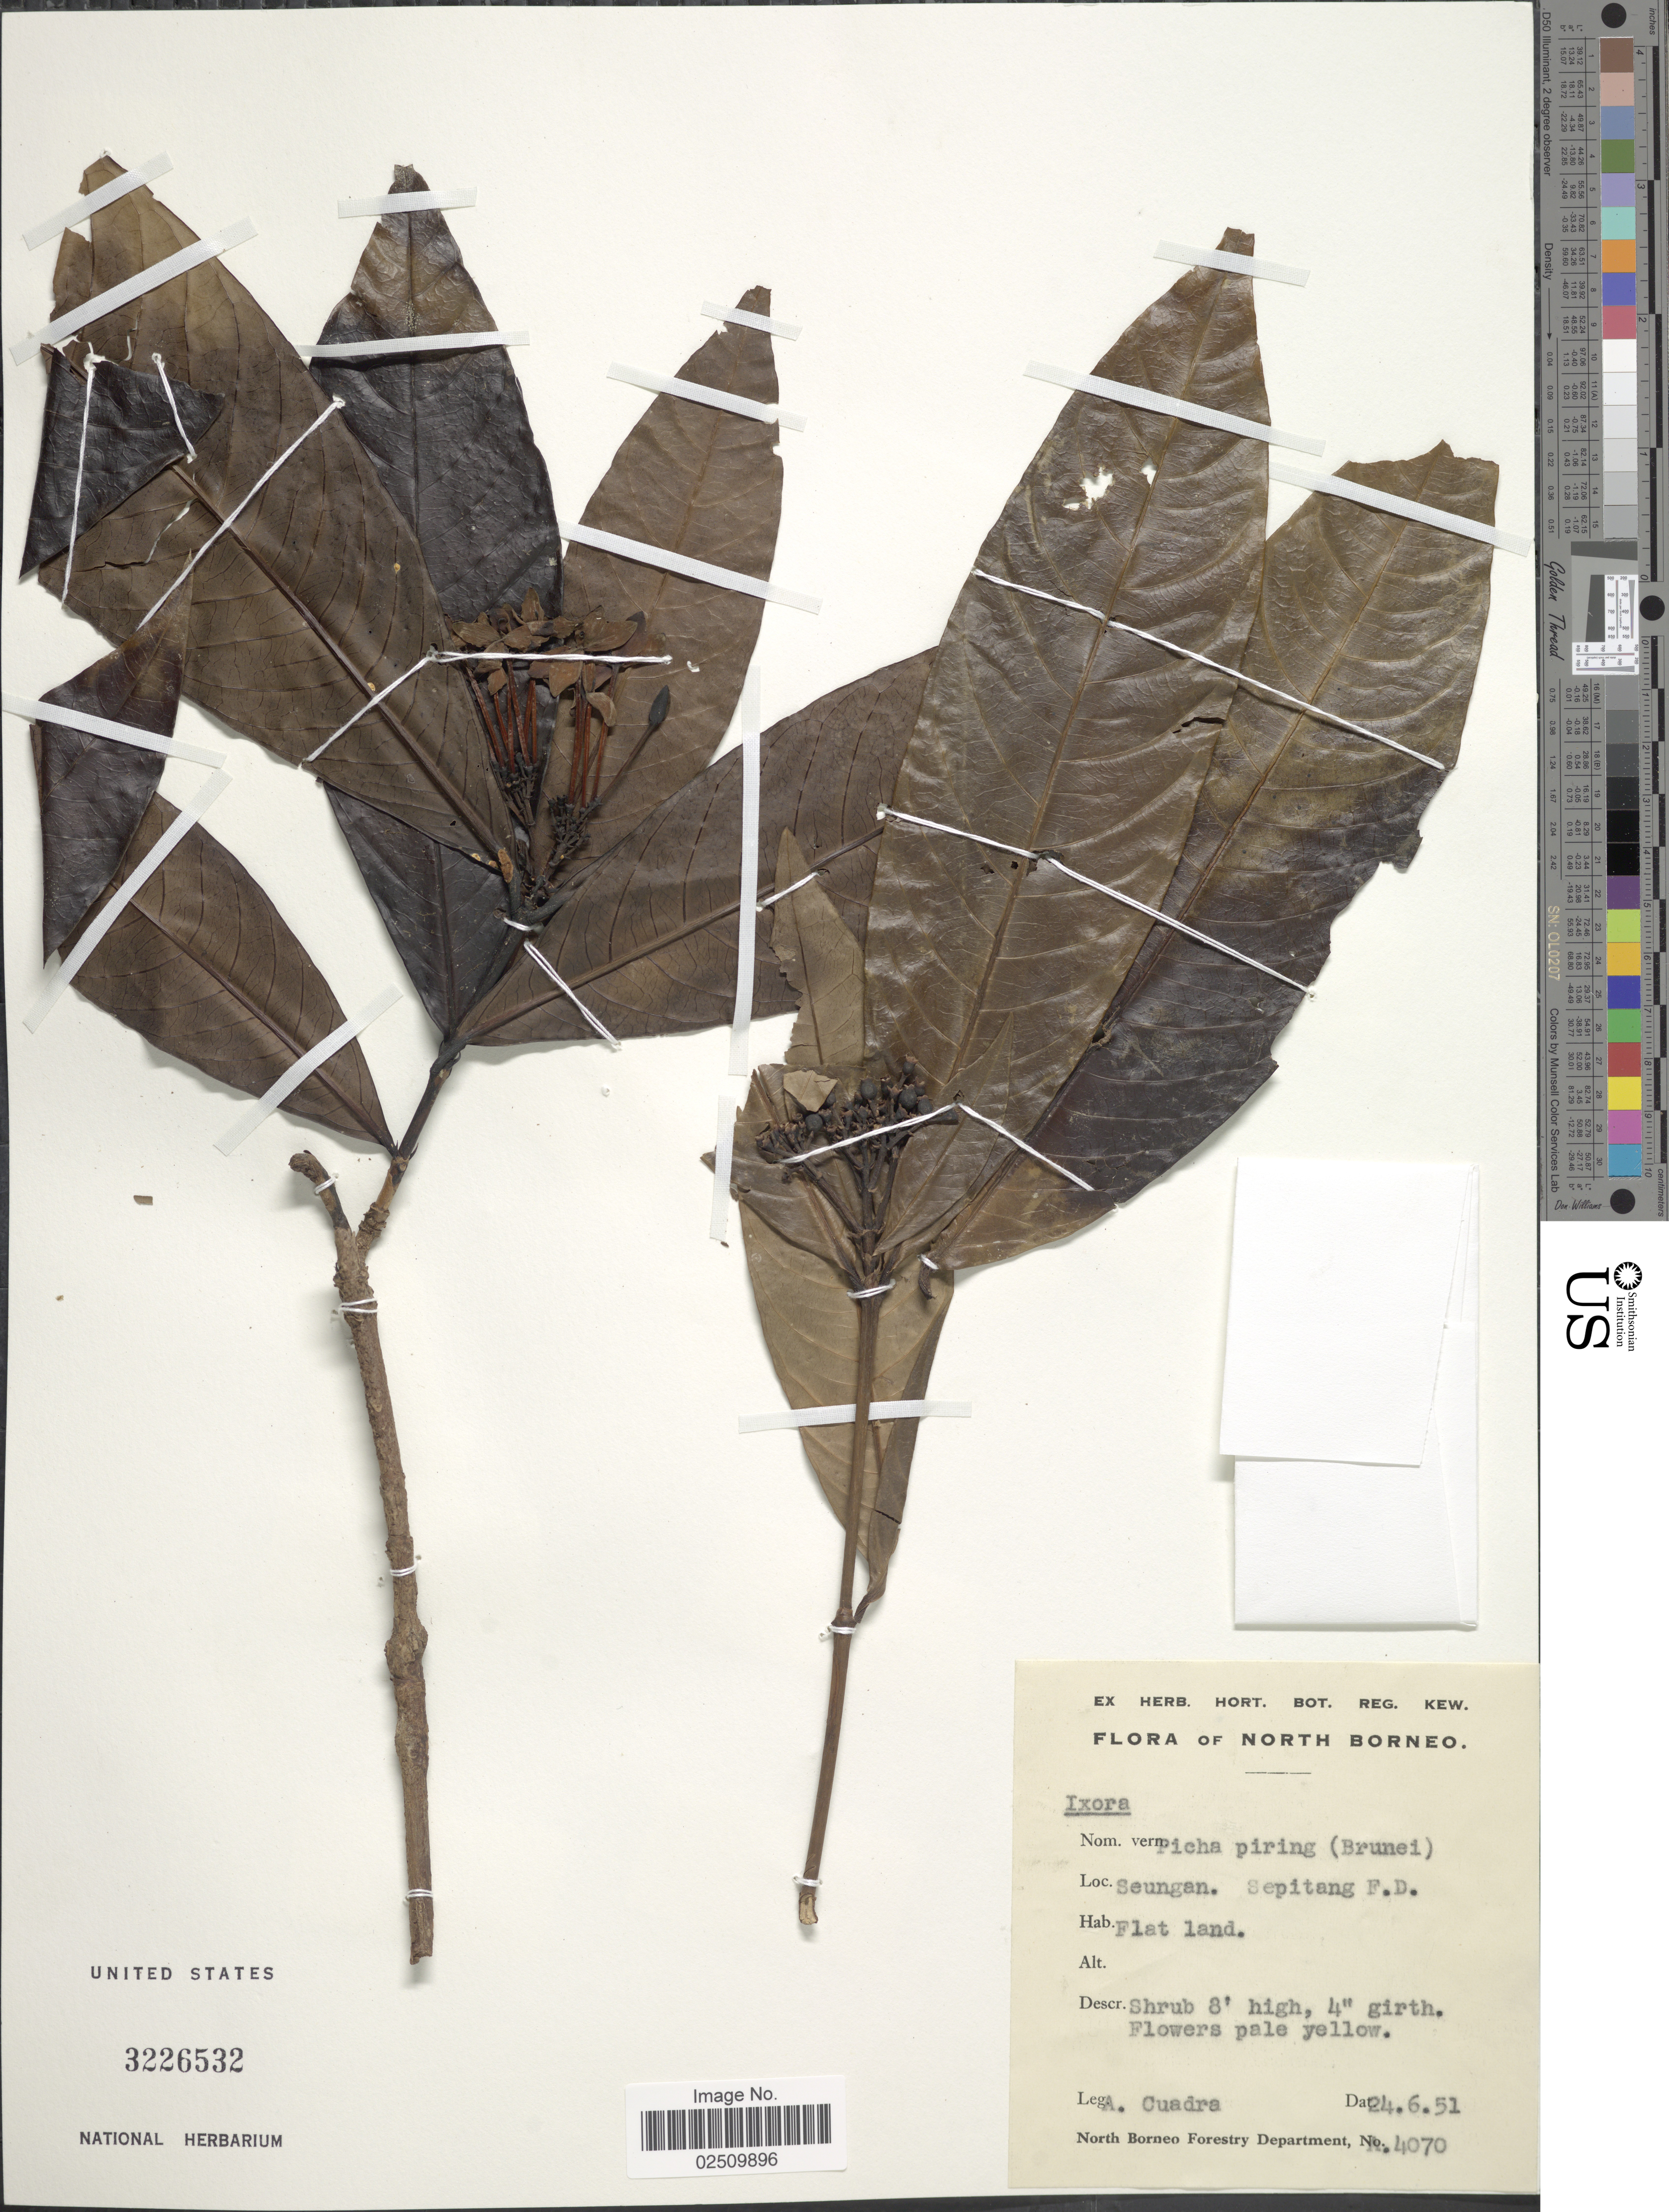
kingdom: Plantae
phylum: Tracheophyta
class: Magnoliopsida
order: Gentianales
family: Rubiaceae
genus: Ixora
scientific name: Ixora sp.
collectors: A. Cuadra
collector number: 4070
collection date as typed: Transcribed d/m/y: 24/6/51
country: Malaysia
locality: North Borneo. Seungan. Sepitang F.D.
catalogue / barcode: US 3226532